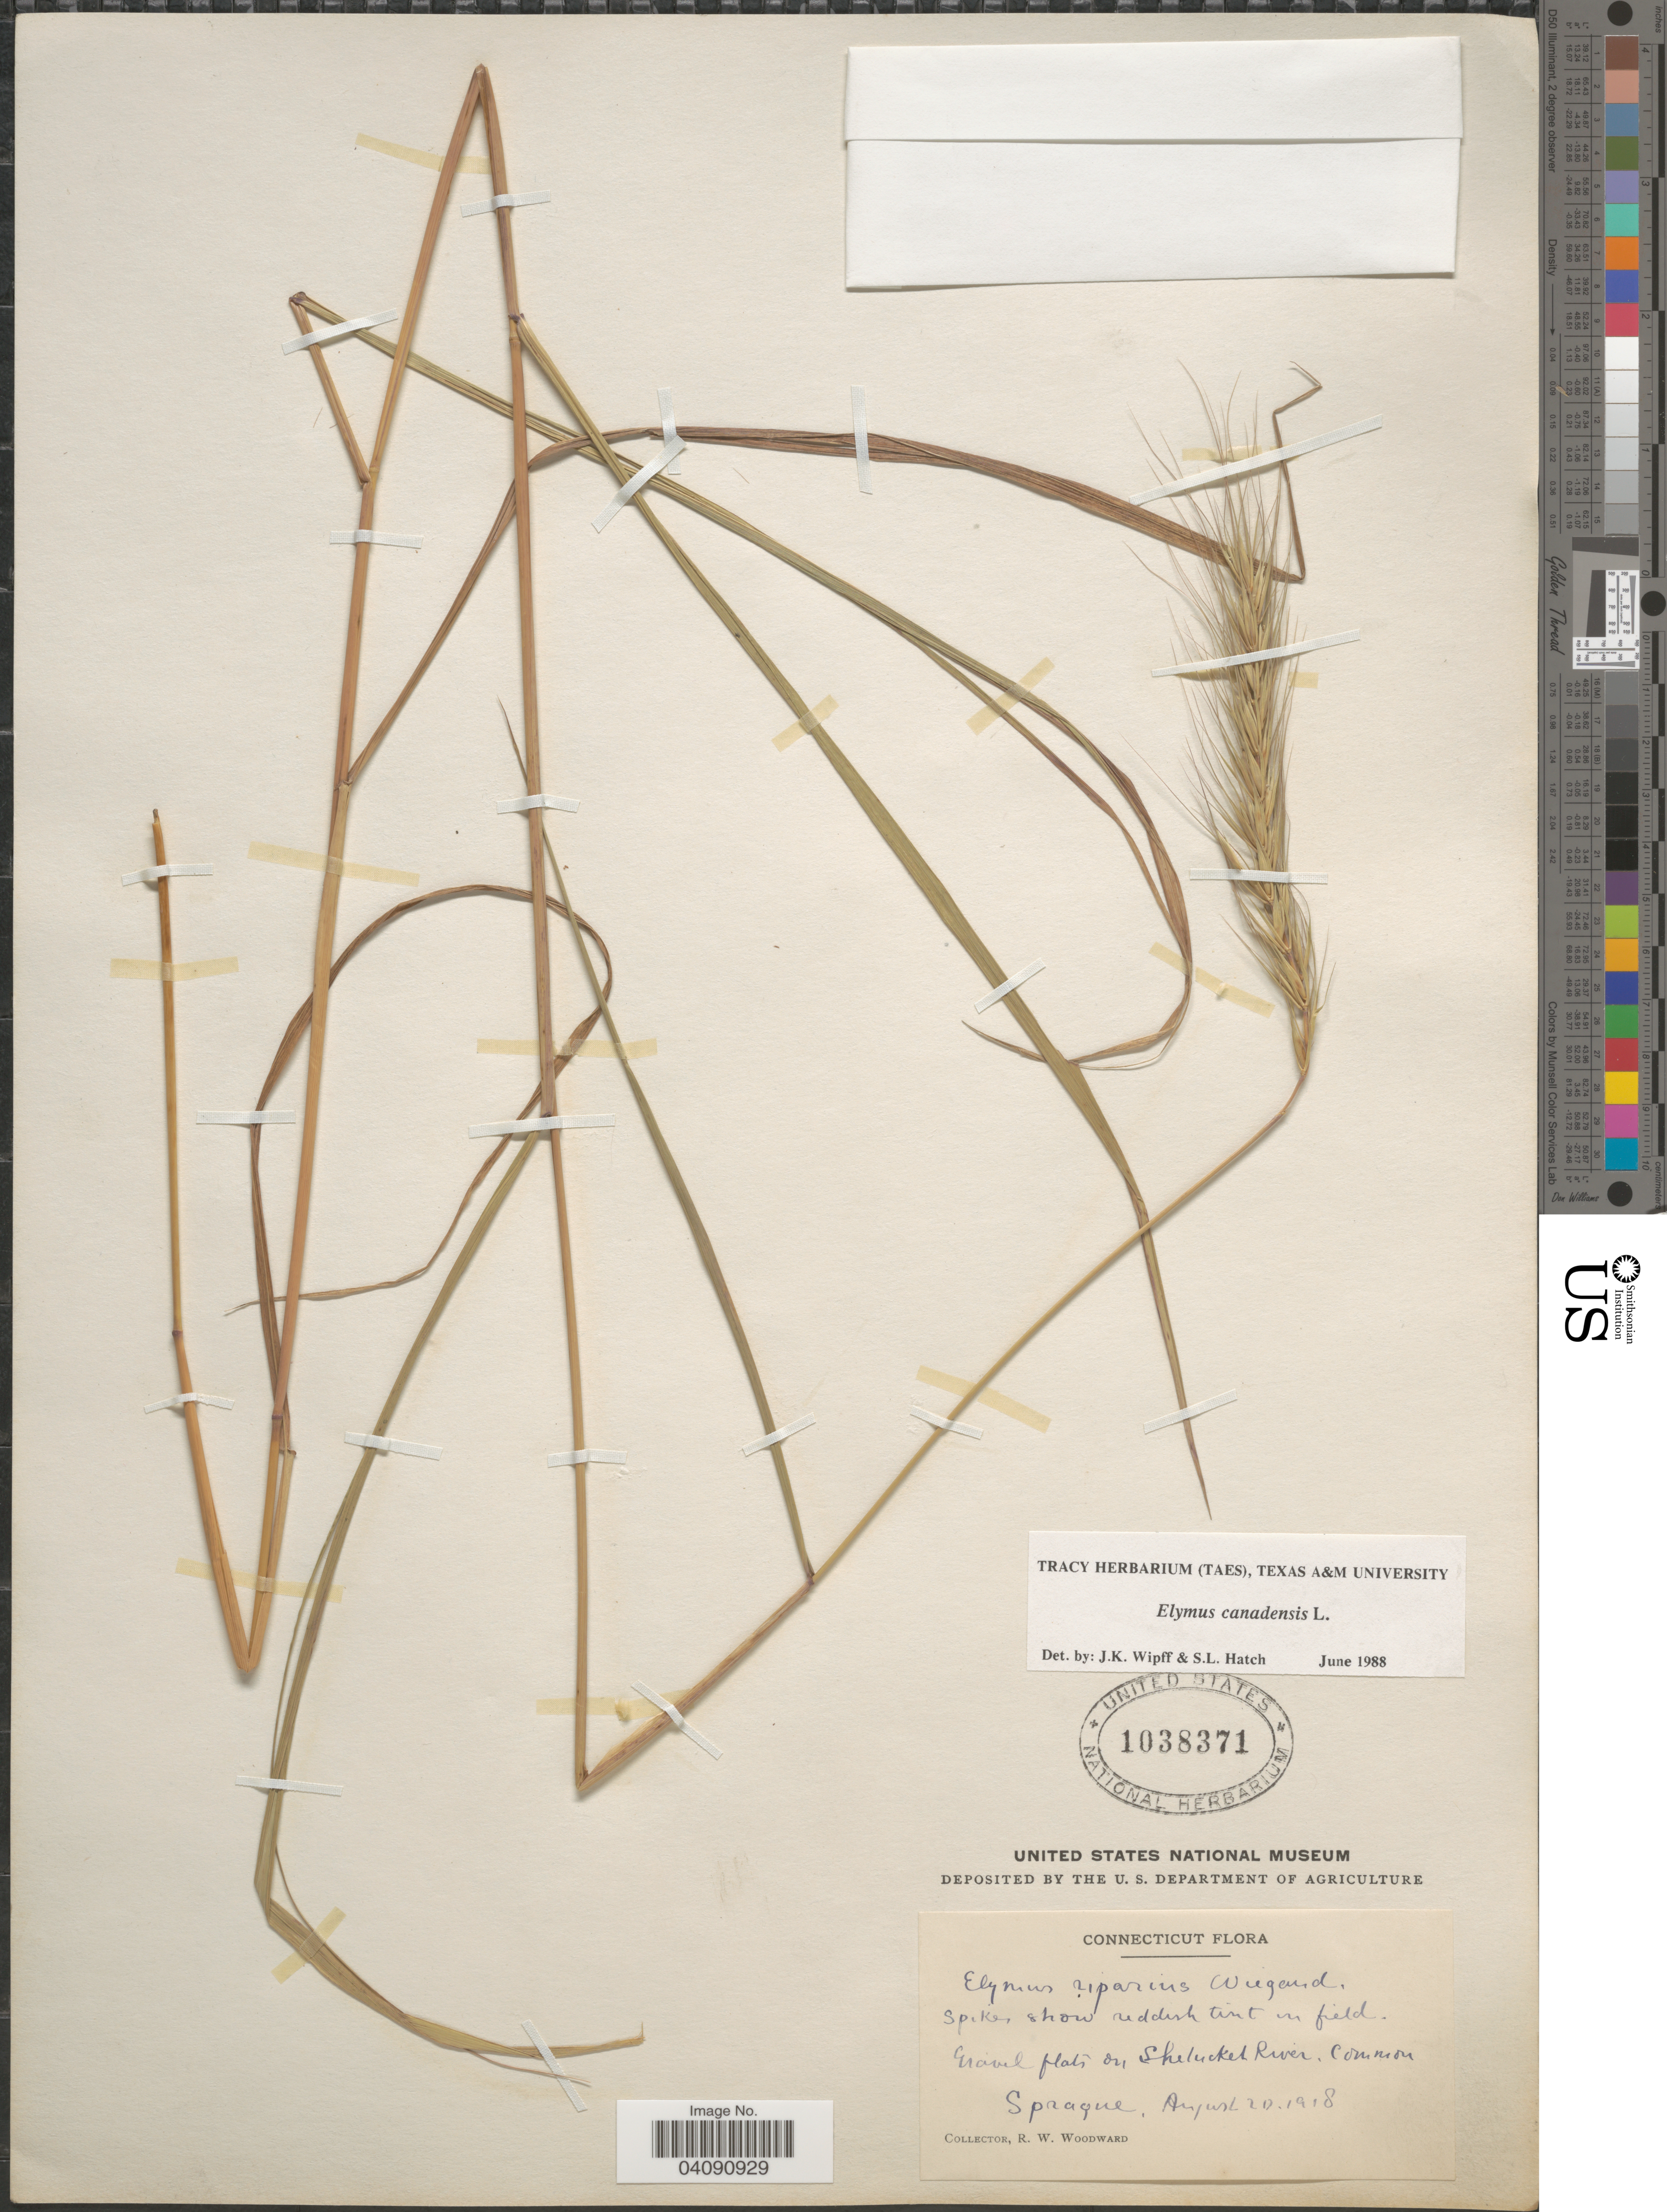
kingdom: Plantae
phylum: Tracheophyta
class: Liliopsida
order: Poales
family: Poaceae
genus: Elymus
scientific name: Elymus canadensis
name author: L.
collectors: R. Woodward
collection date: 1918-08-20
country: United States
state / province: Connecticut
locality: Gravel flats on Shetucket River. Sprague.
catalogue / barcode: US 1038371